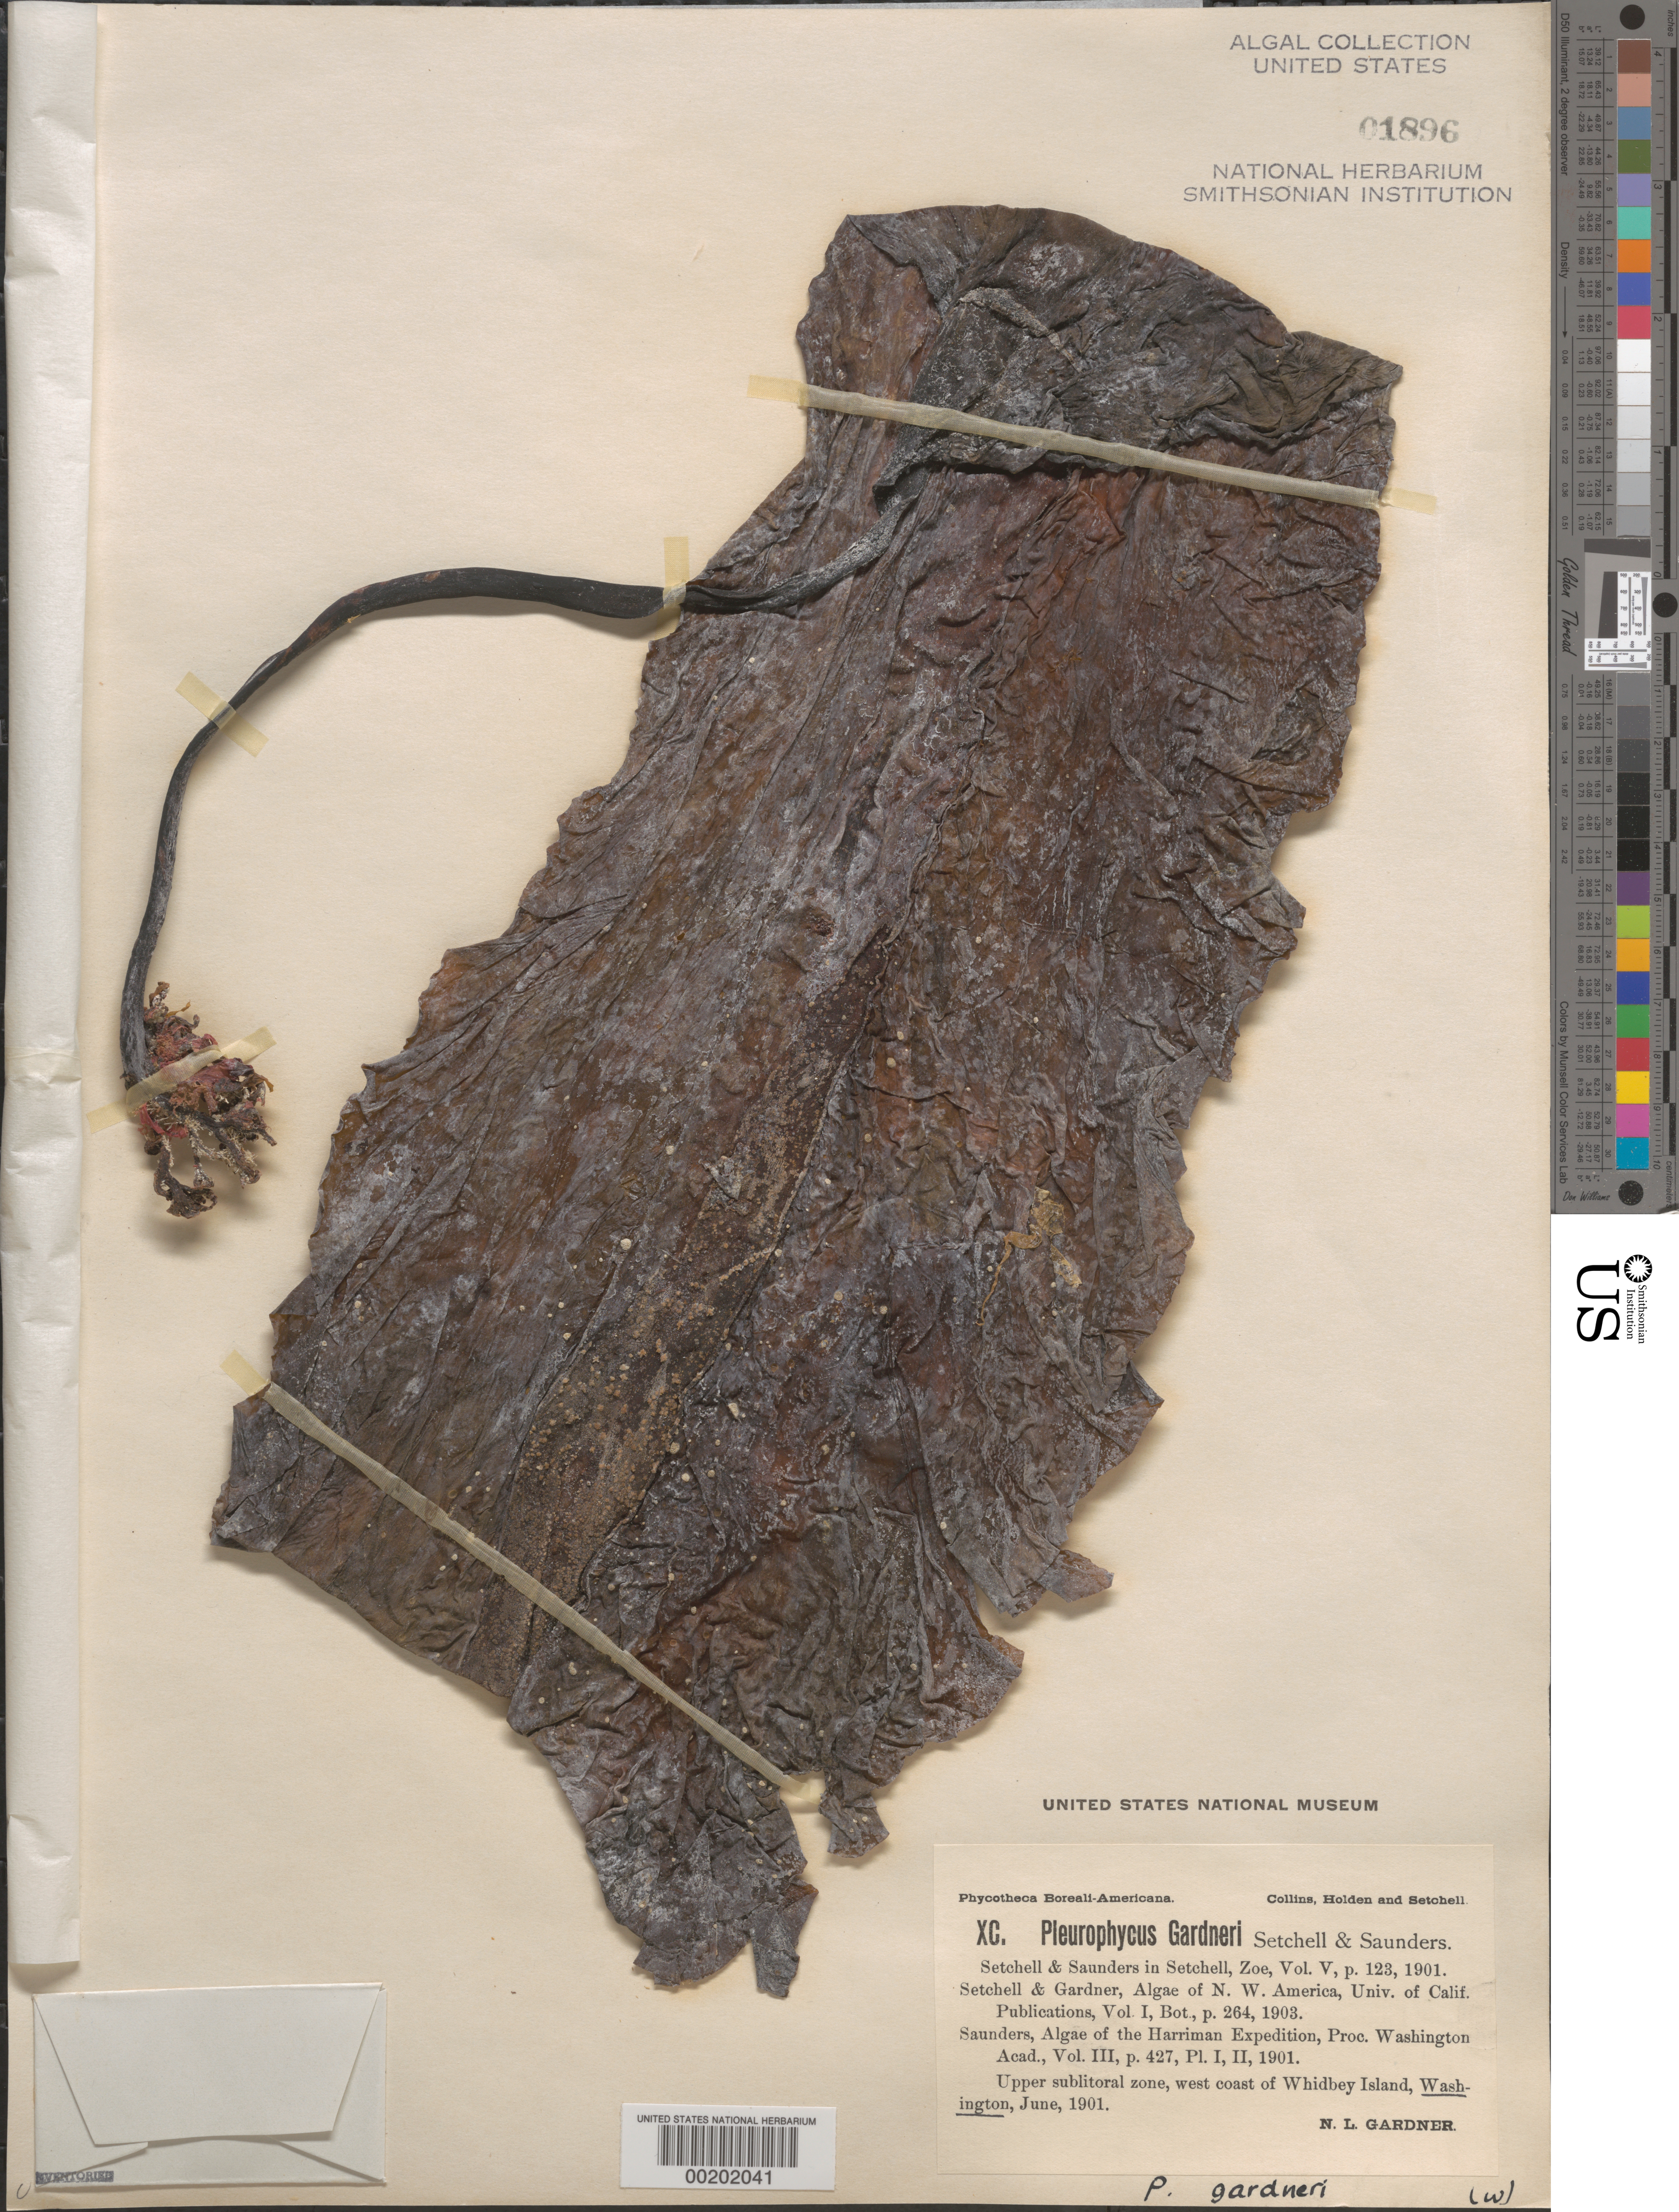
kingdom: Chromista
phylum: Ochrophyta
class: Phaeophyceae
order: Laminariales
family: Alariaceae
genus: Pleurophycus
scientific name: Pleurophycus gardneri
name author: Setch. & D.A. Saunders ex J. E. Tilden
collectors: N. Gardner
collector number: PB-A Xc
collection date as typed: Jun 1901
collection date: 1901-06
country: United States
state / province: Washington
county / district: Island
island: Whidbey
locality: West coast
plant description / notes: Collins, Holden & Setchell, Phycotheca Boreali-Americana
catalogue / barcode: US 1896